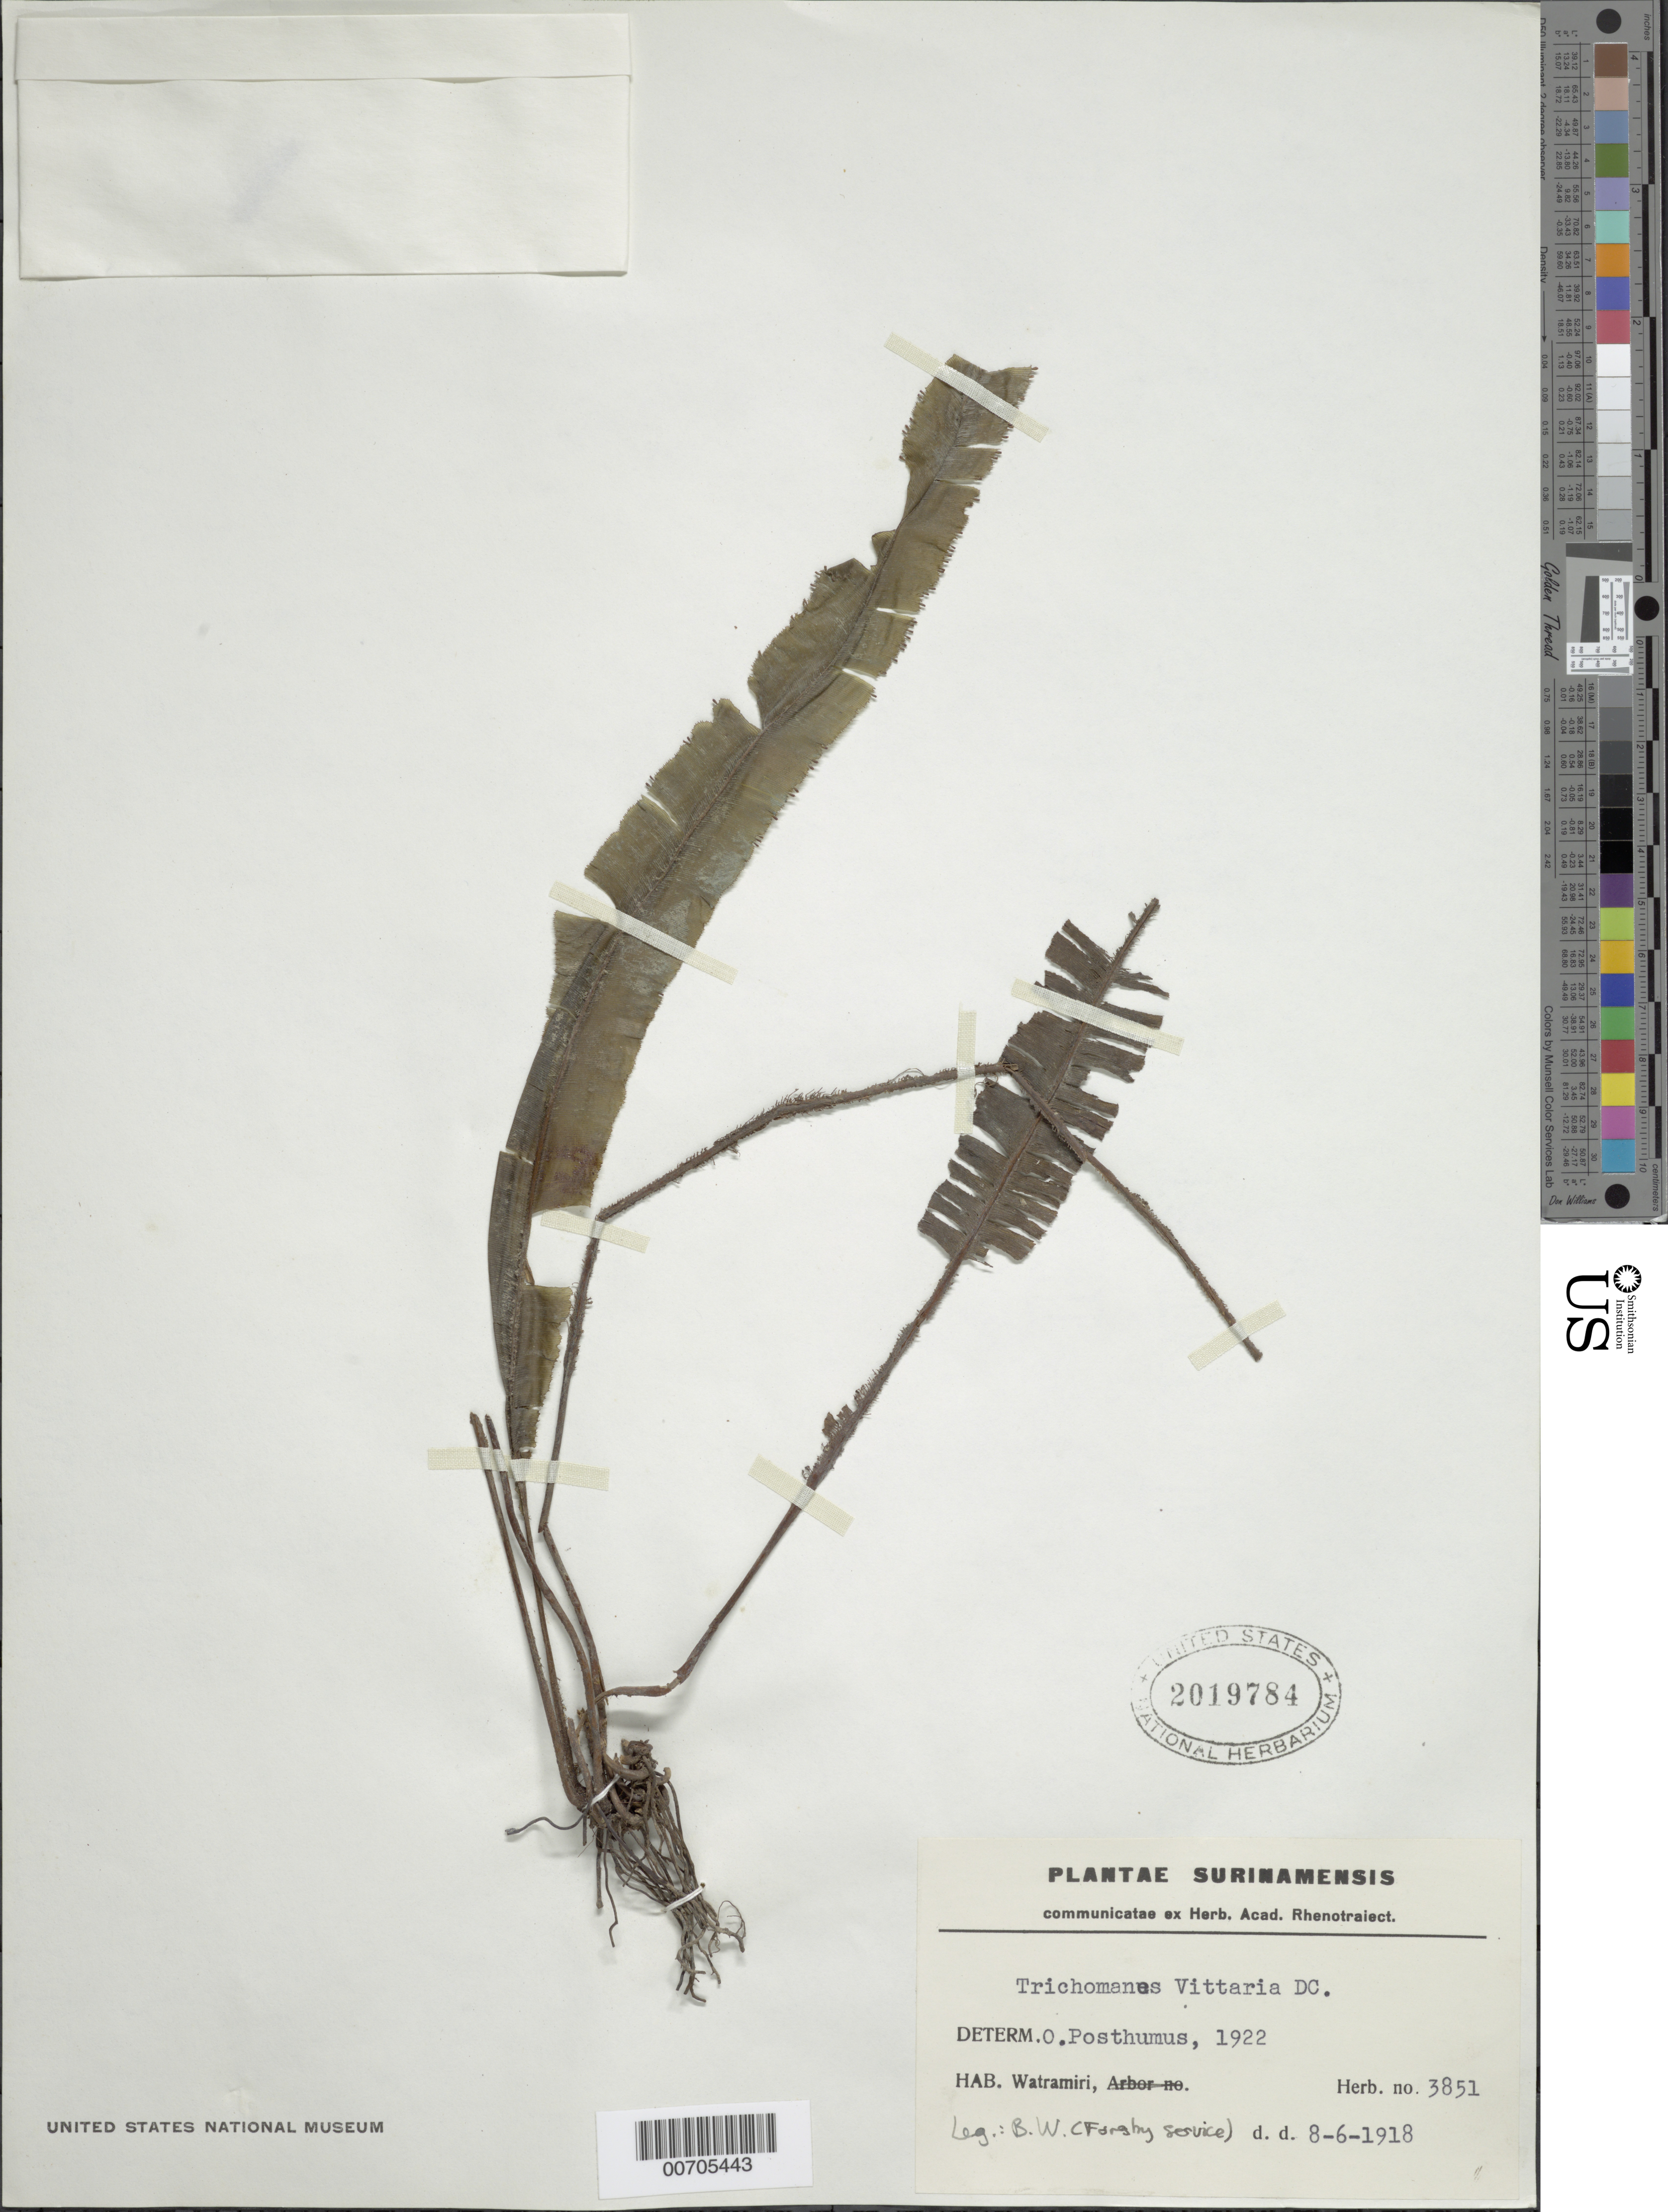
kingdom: Plantae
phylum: Tracheophyta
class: Polypodiopsida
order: Hymenophyllales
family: Hymenophyllaceae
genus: Trichomanes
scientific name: Trichomanes vittaria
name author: DC. ex Poir.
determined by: Posthumus, O.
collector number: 3851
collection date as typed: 8-Jun-18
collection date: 1918-06-08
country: Suriname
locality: Watramiri, Forest Reserve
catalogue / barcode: US 2019784